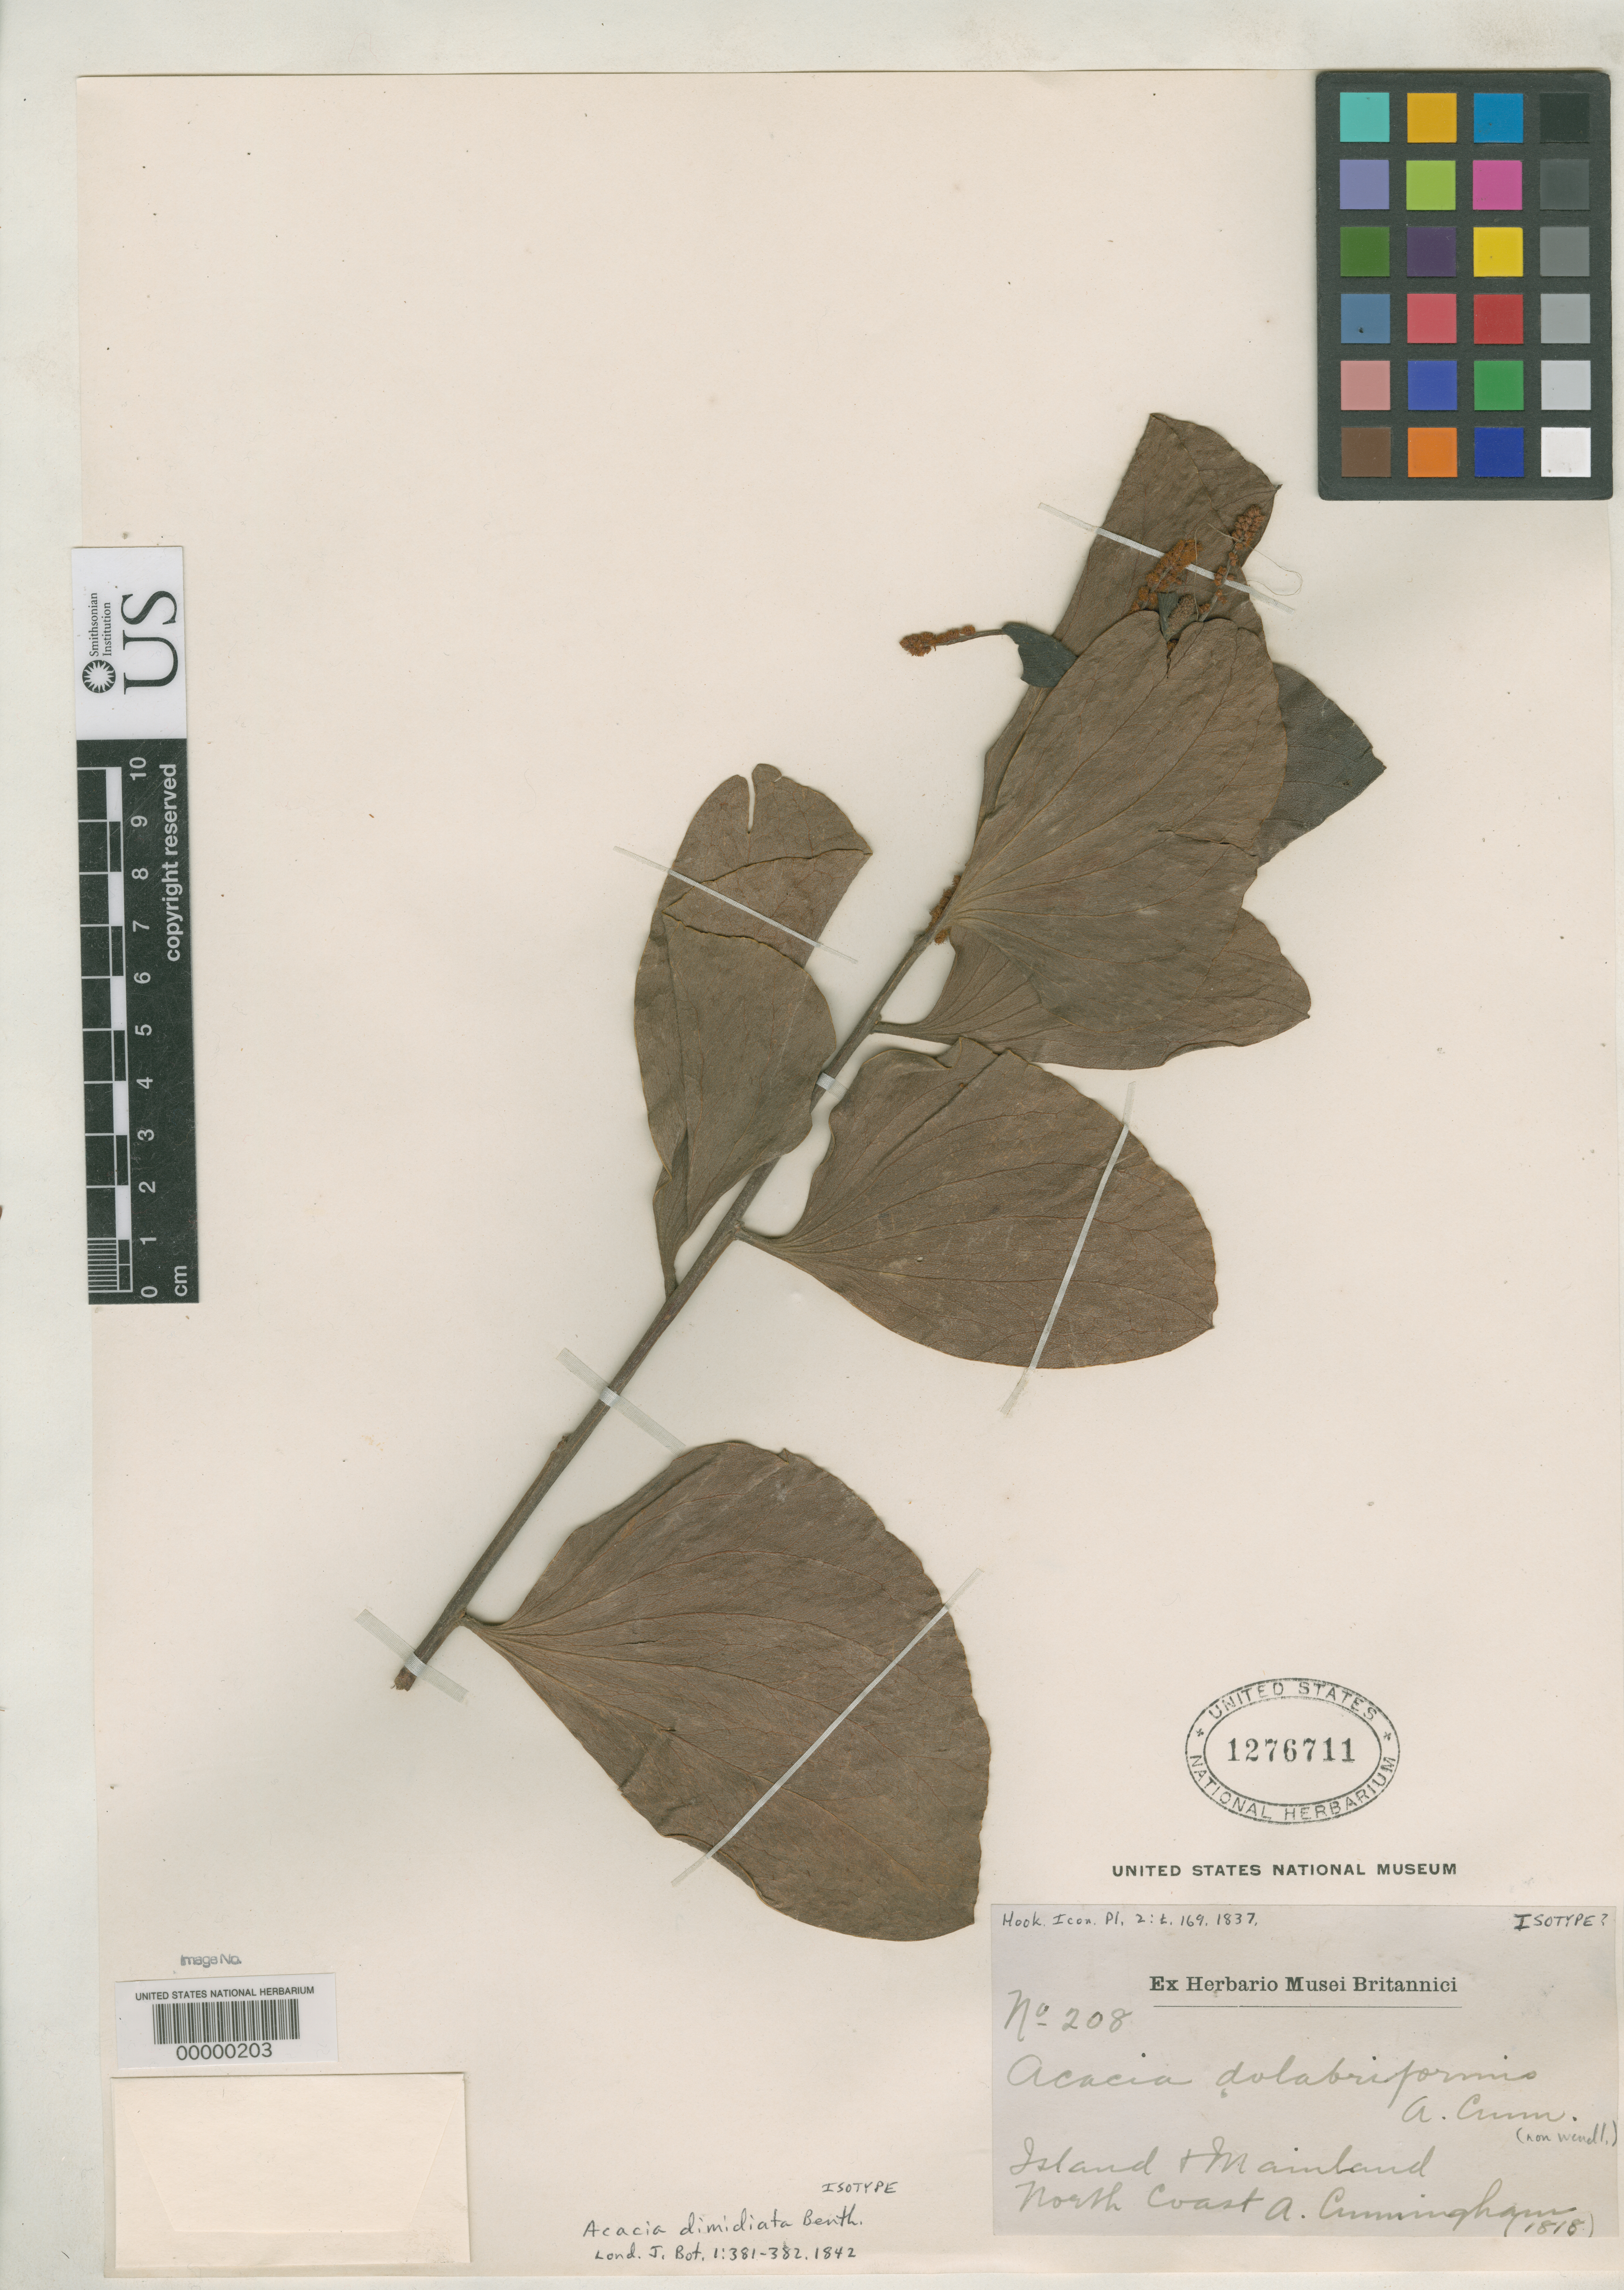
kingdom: Plantae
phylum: Tracheophyta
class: Magnoliopsida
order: Fabales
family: Fabaceae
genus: Acacia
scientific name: Acacia dolabriformis A. Cunn., nom. illeg.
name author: A. Cunn.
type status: Isotype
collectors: A. Cunningham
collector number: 208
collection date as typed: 1818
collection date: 1818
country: Australia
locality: North coast.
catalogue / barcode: US 1276711